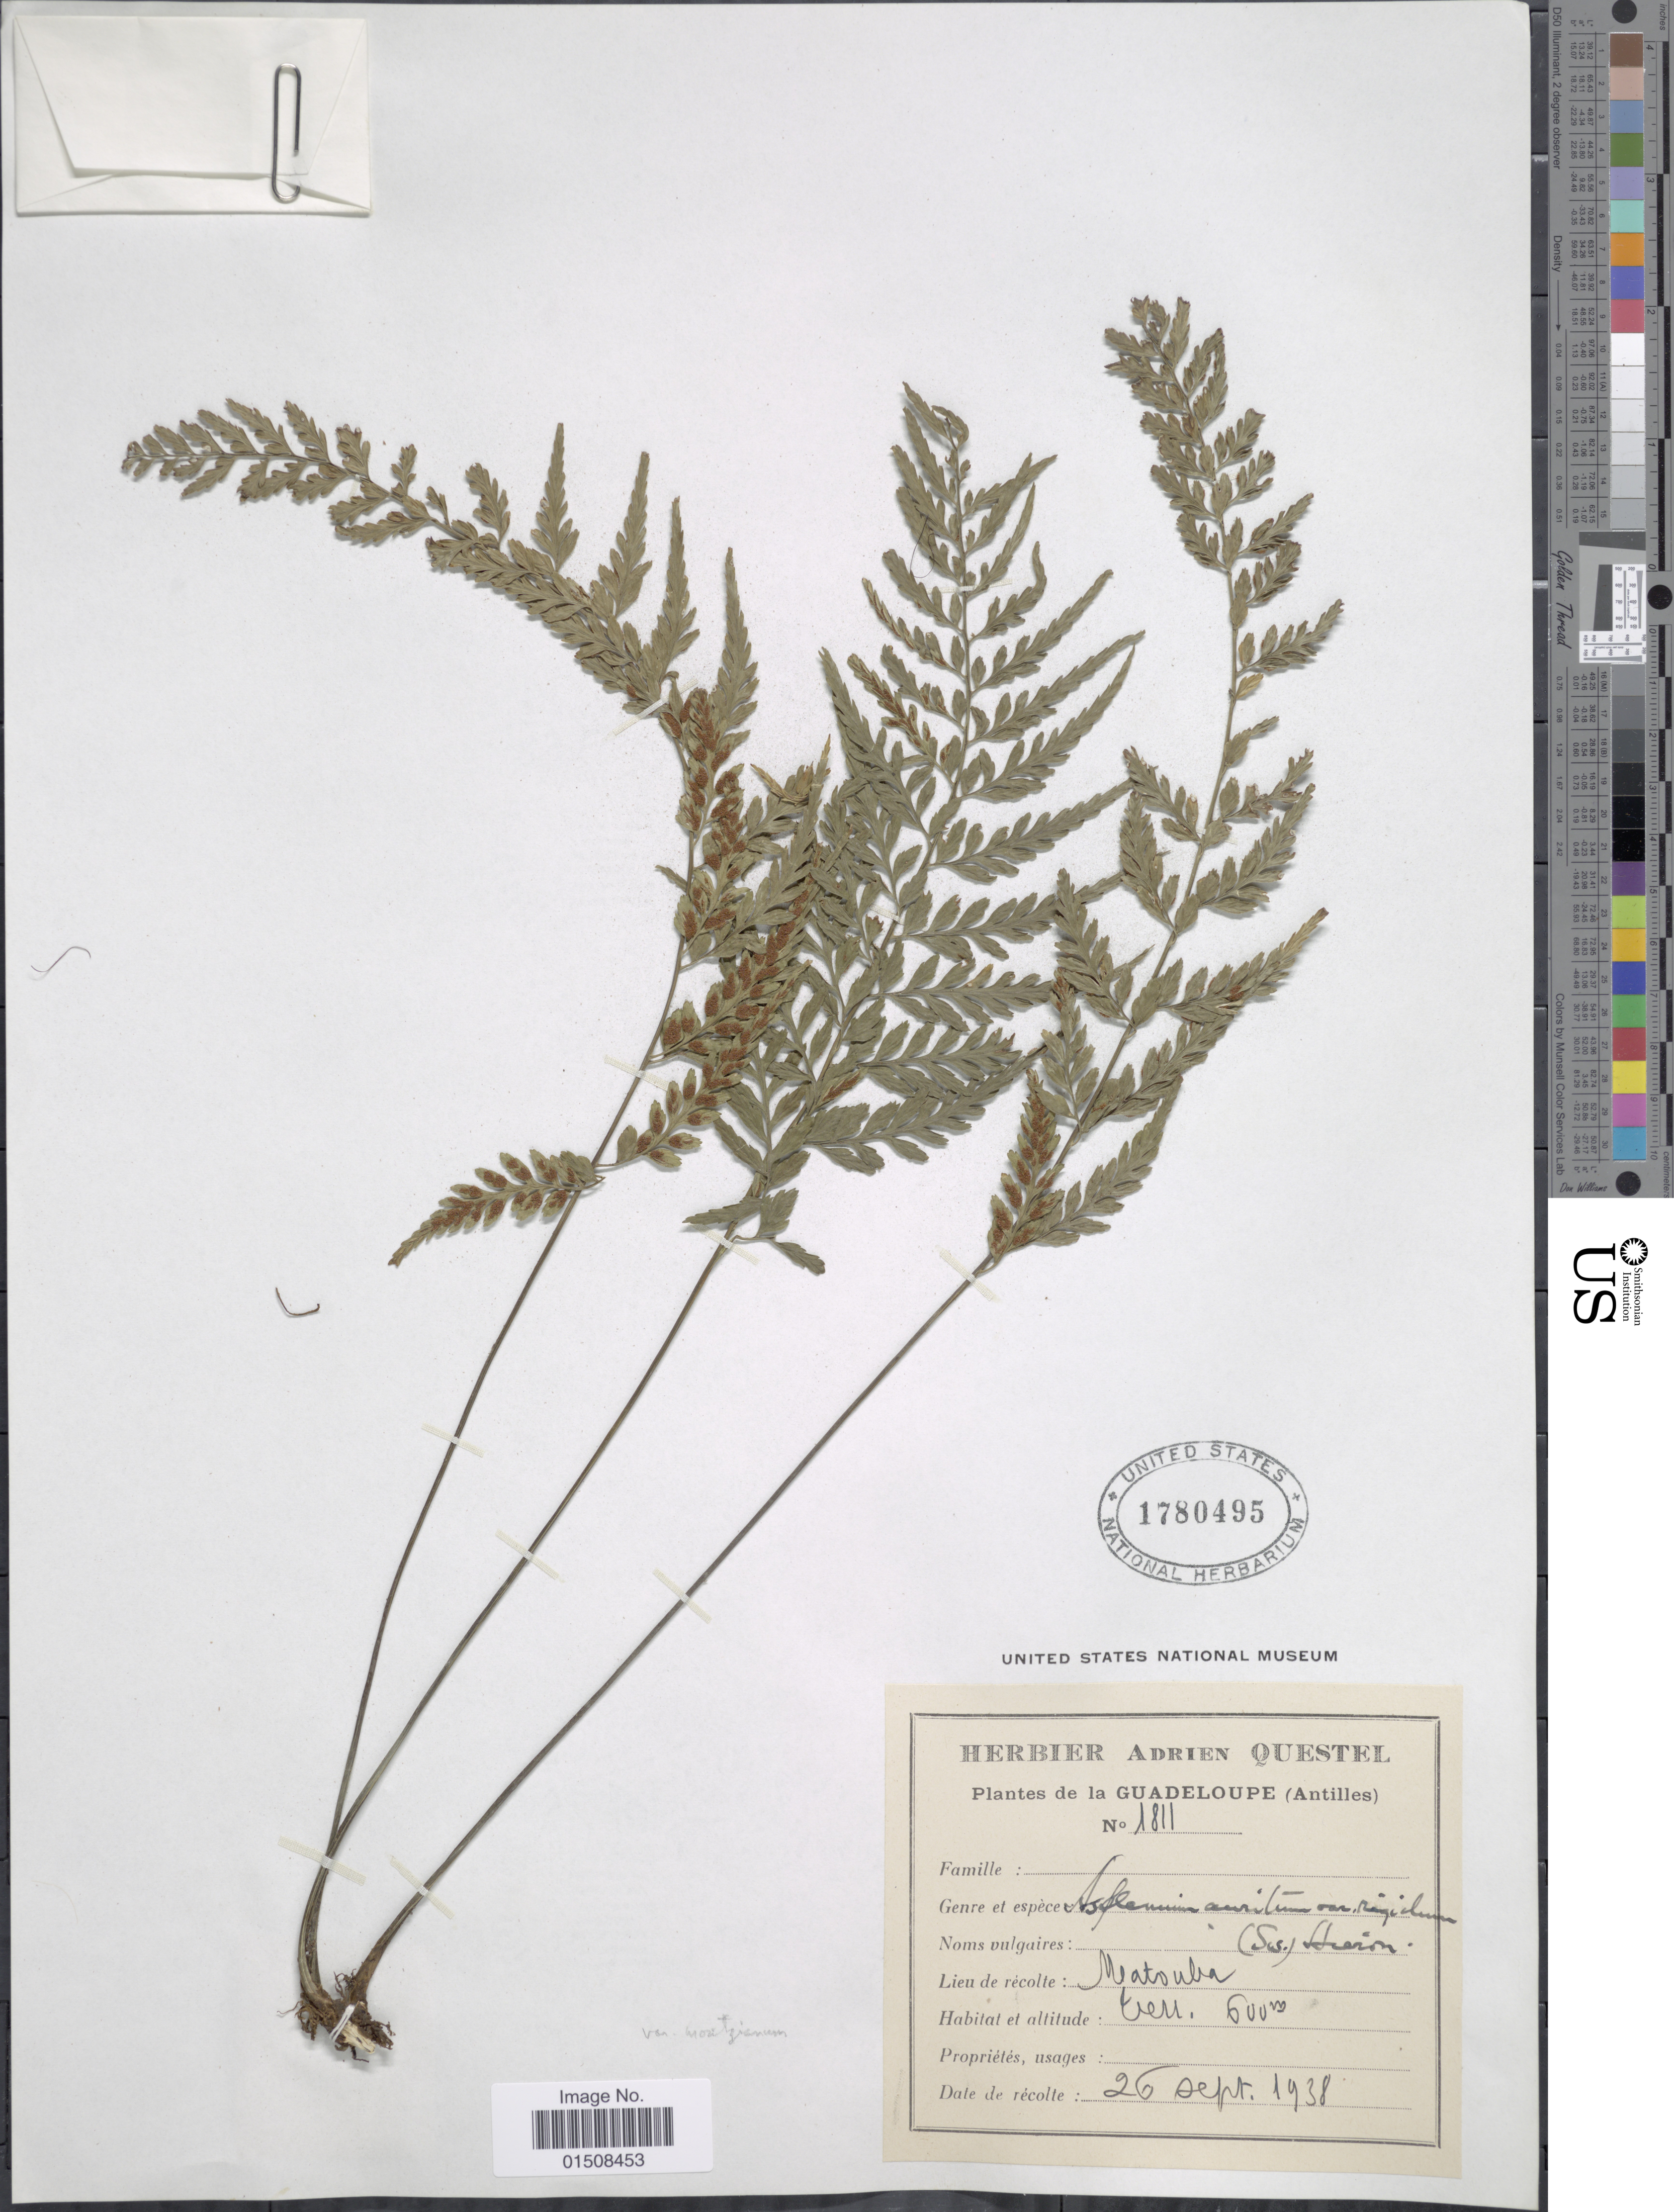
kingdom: Plantae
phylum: Tracheophyta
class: Polypodiopsida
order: Polypodiales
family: Aspleniaceae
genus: Asplenium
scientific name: Asplenium auritum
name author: Sw.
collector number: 1811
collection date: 1938-09-26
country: Guadeloupe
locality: Matouba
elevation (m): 600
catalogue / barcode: US 1780495